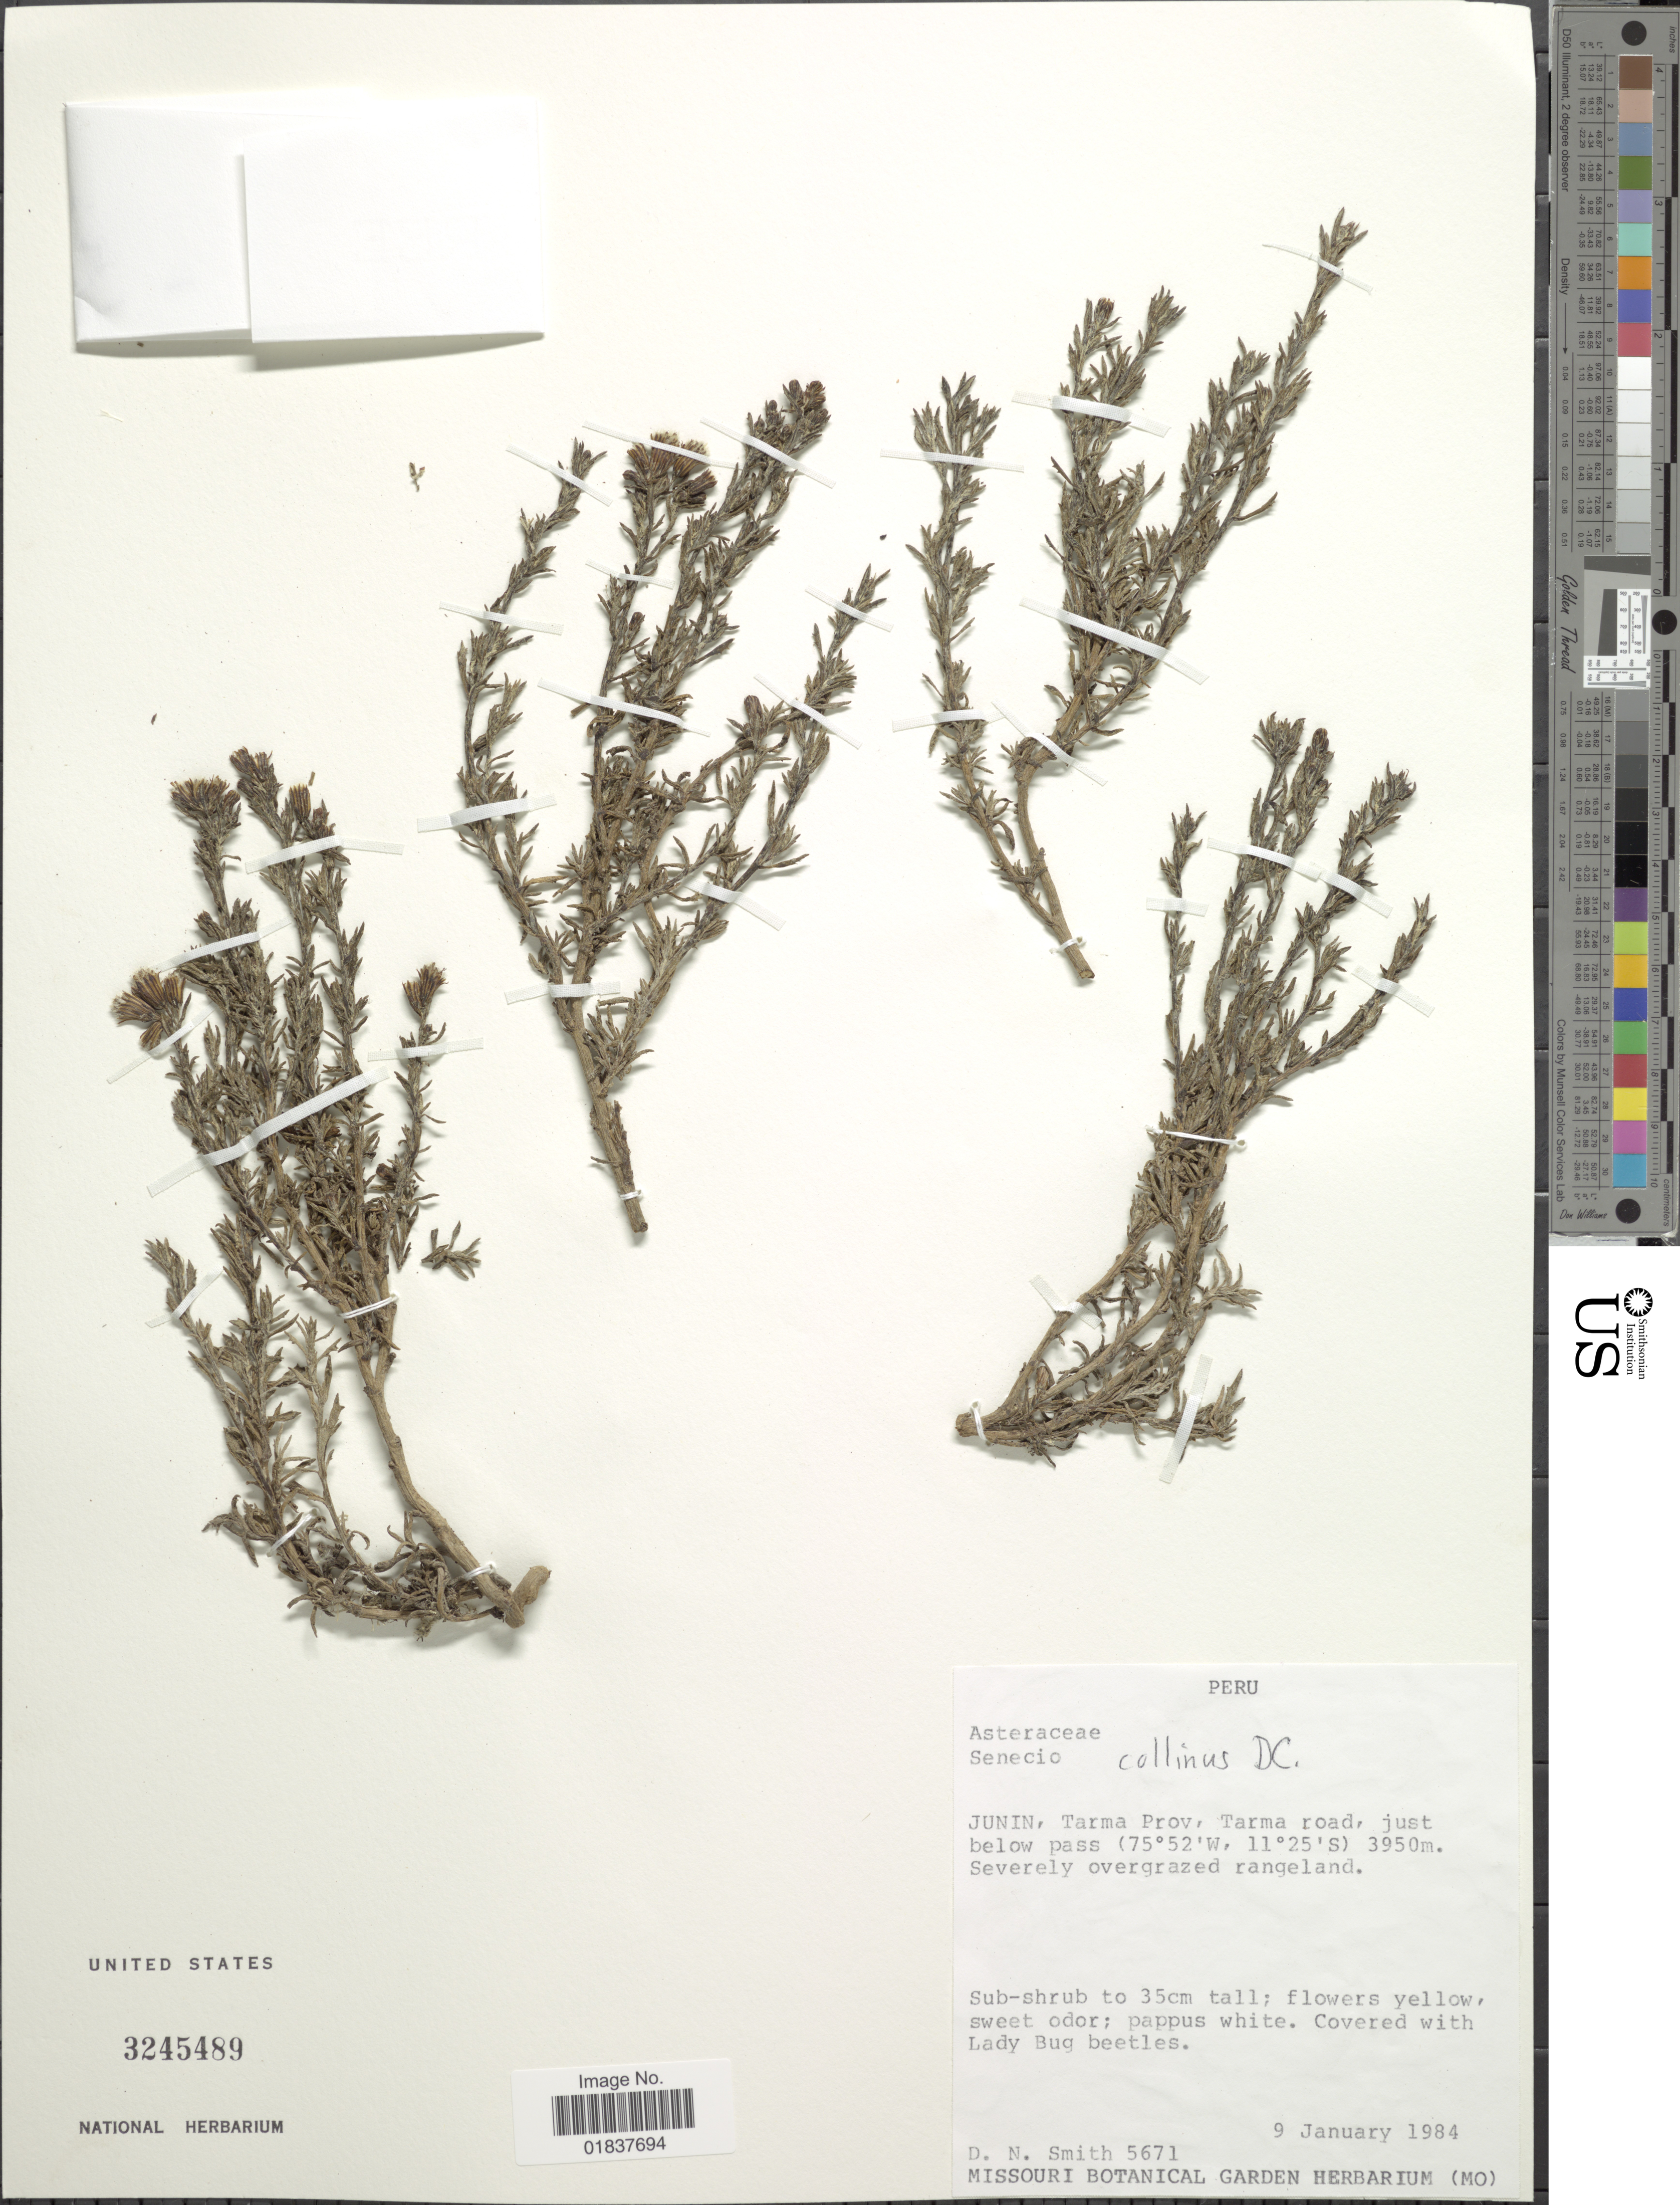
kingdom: Plantae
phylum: Tracheophyta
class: Magnoliopsida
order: Asterales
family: Asteraceae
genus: Senecio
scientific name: Senecio collinus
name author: DC.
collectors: D. Smith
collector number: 5671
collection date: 1984-01-09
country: Peru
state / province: Junín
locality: Tarma Prov., Tarma road, just below pass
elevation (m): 3950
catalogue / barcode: US 3245489